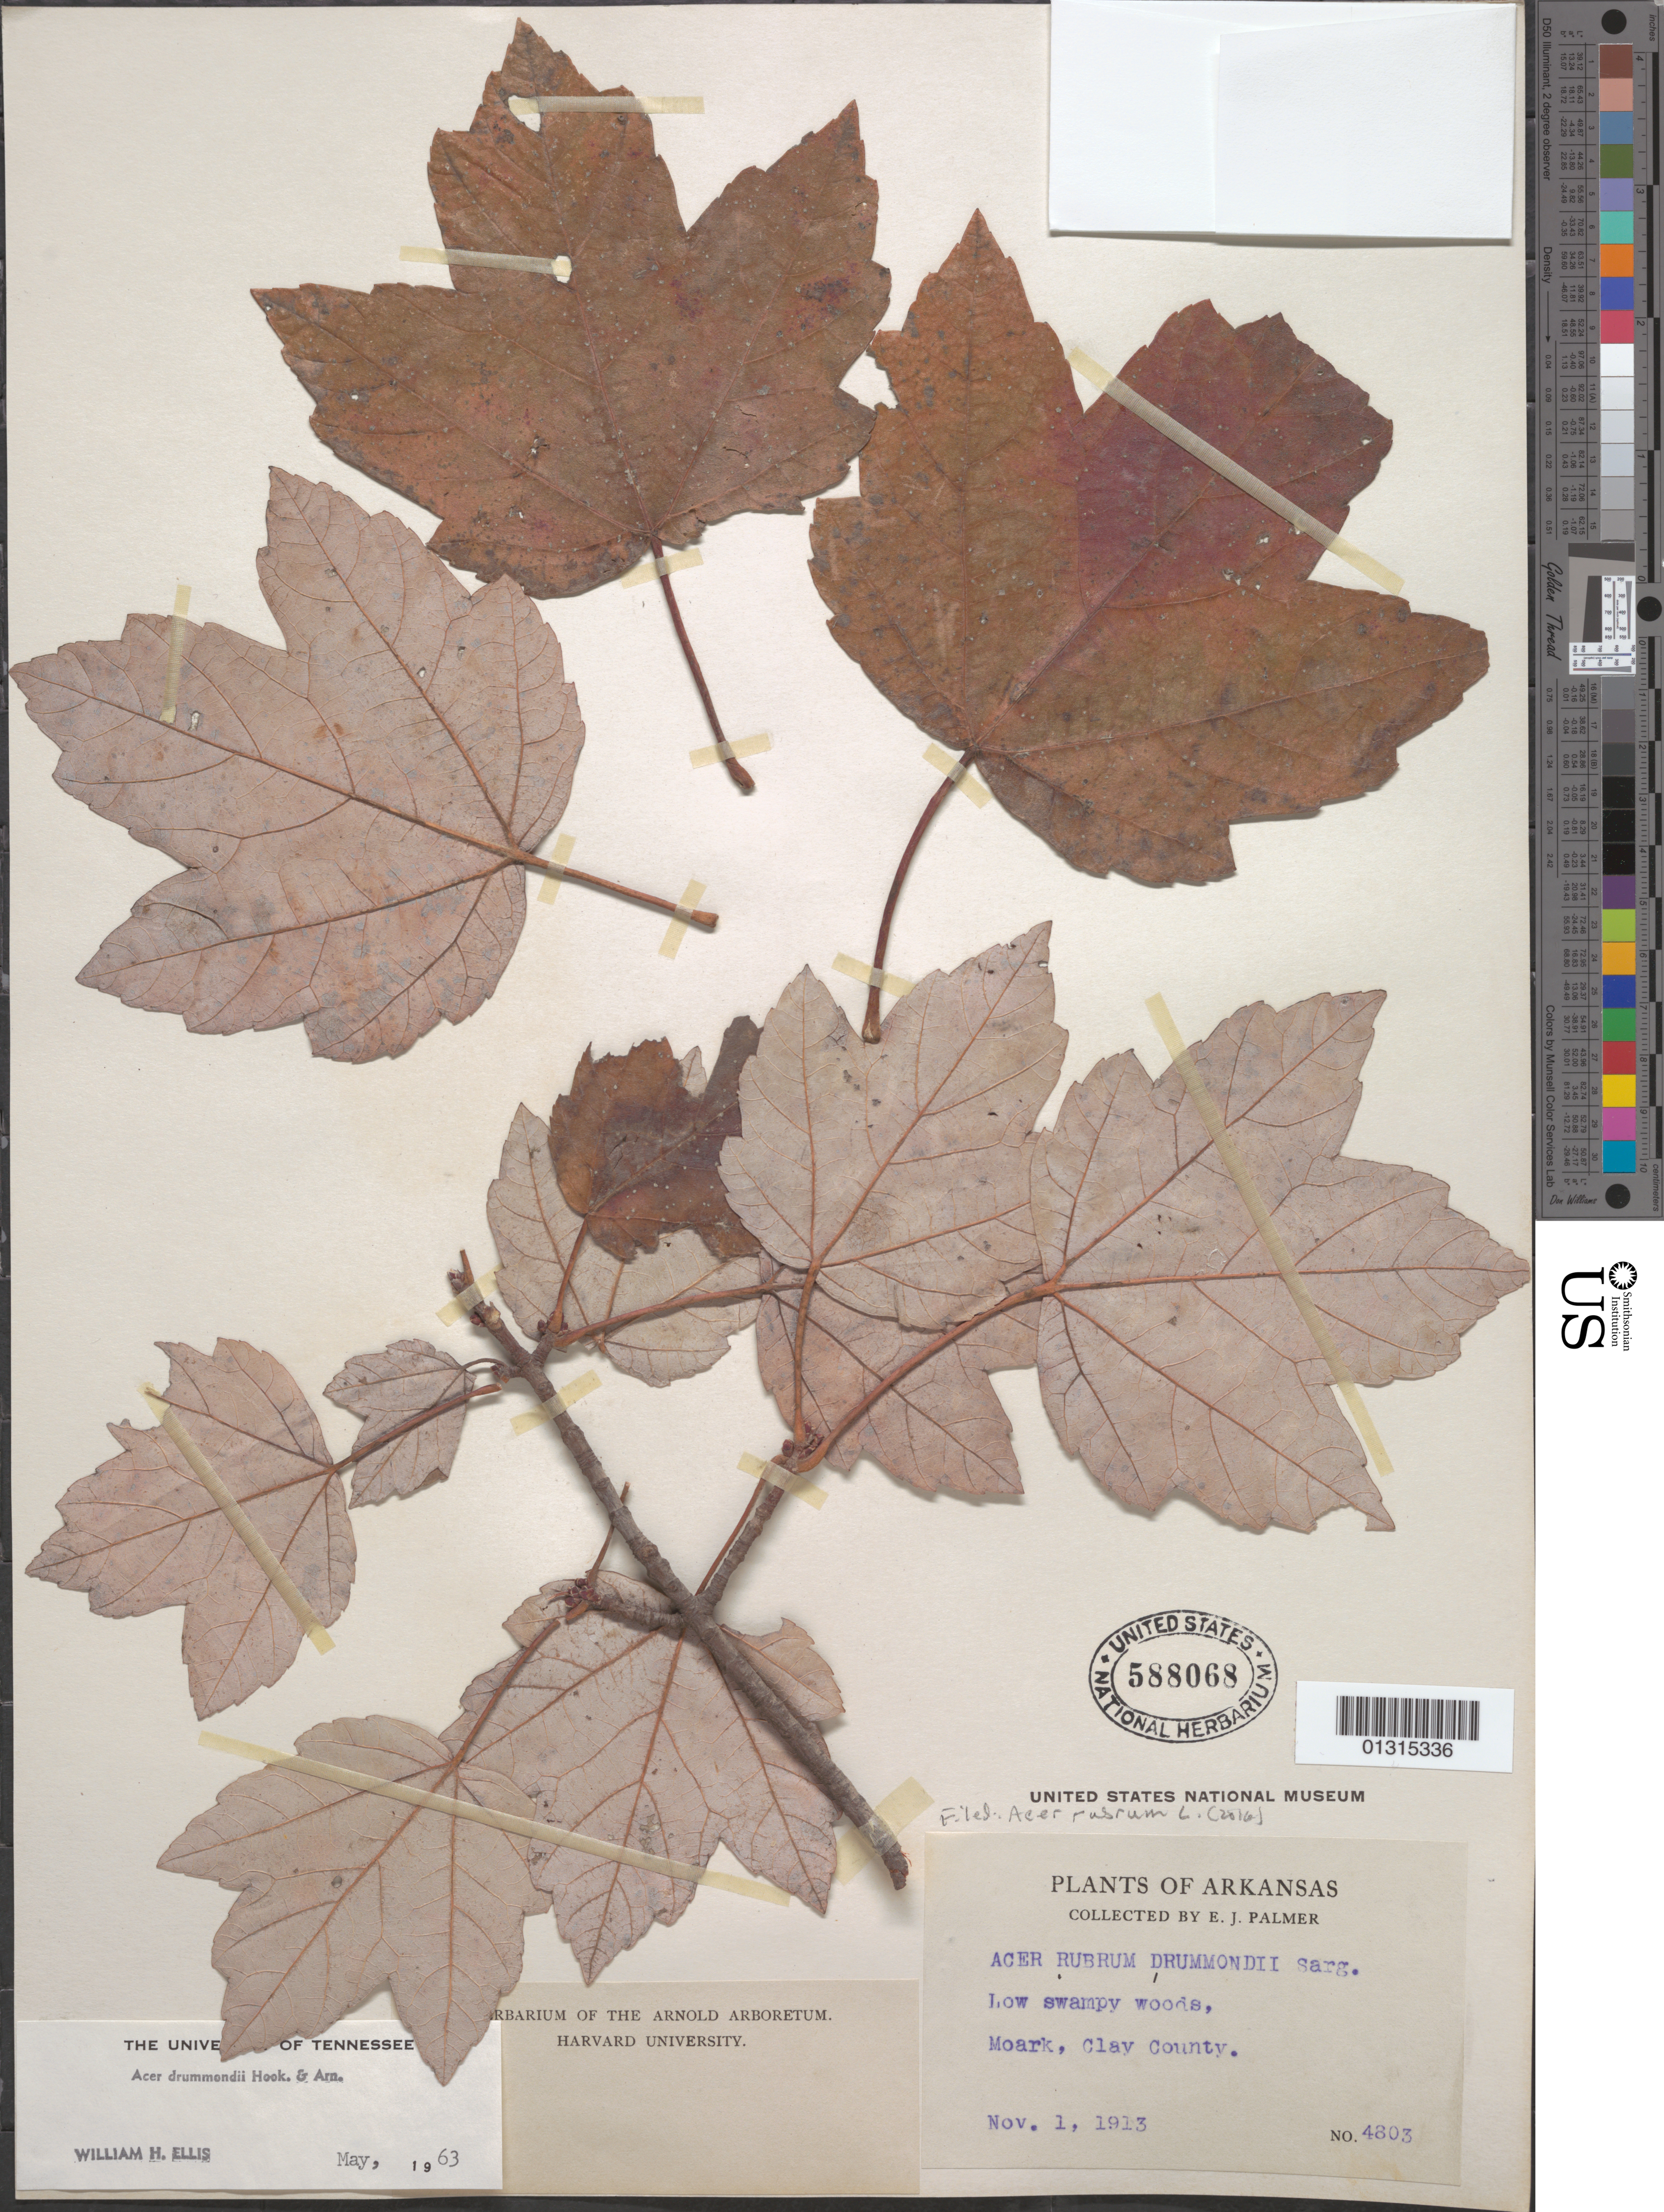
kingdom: Plantae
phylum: Tracheophyta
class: Magnoliopsida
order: Sapindales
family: Sapindaceae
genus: Acer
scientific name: Acer rubrum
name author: L.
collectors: E. J. Palmer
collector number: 4803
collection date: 1913-11-01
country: United States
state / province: Arkansas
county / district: Clay County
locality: Clay County, Moark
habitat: Low swampy woods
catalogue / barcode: US 588068